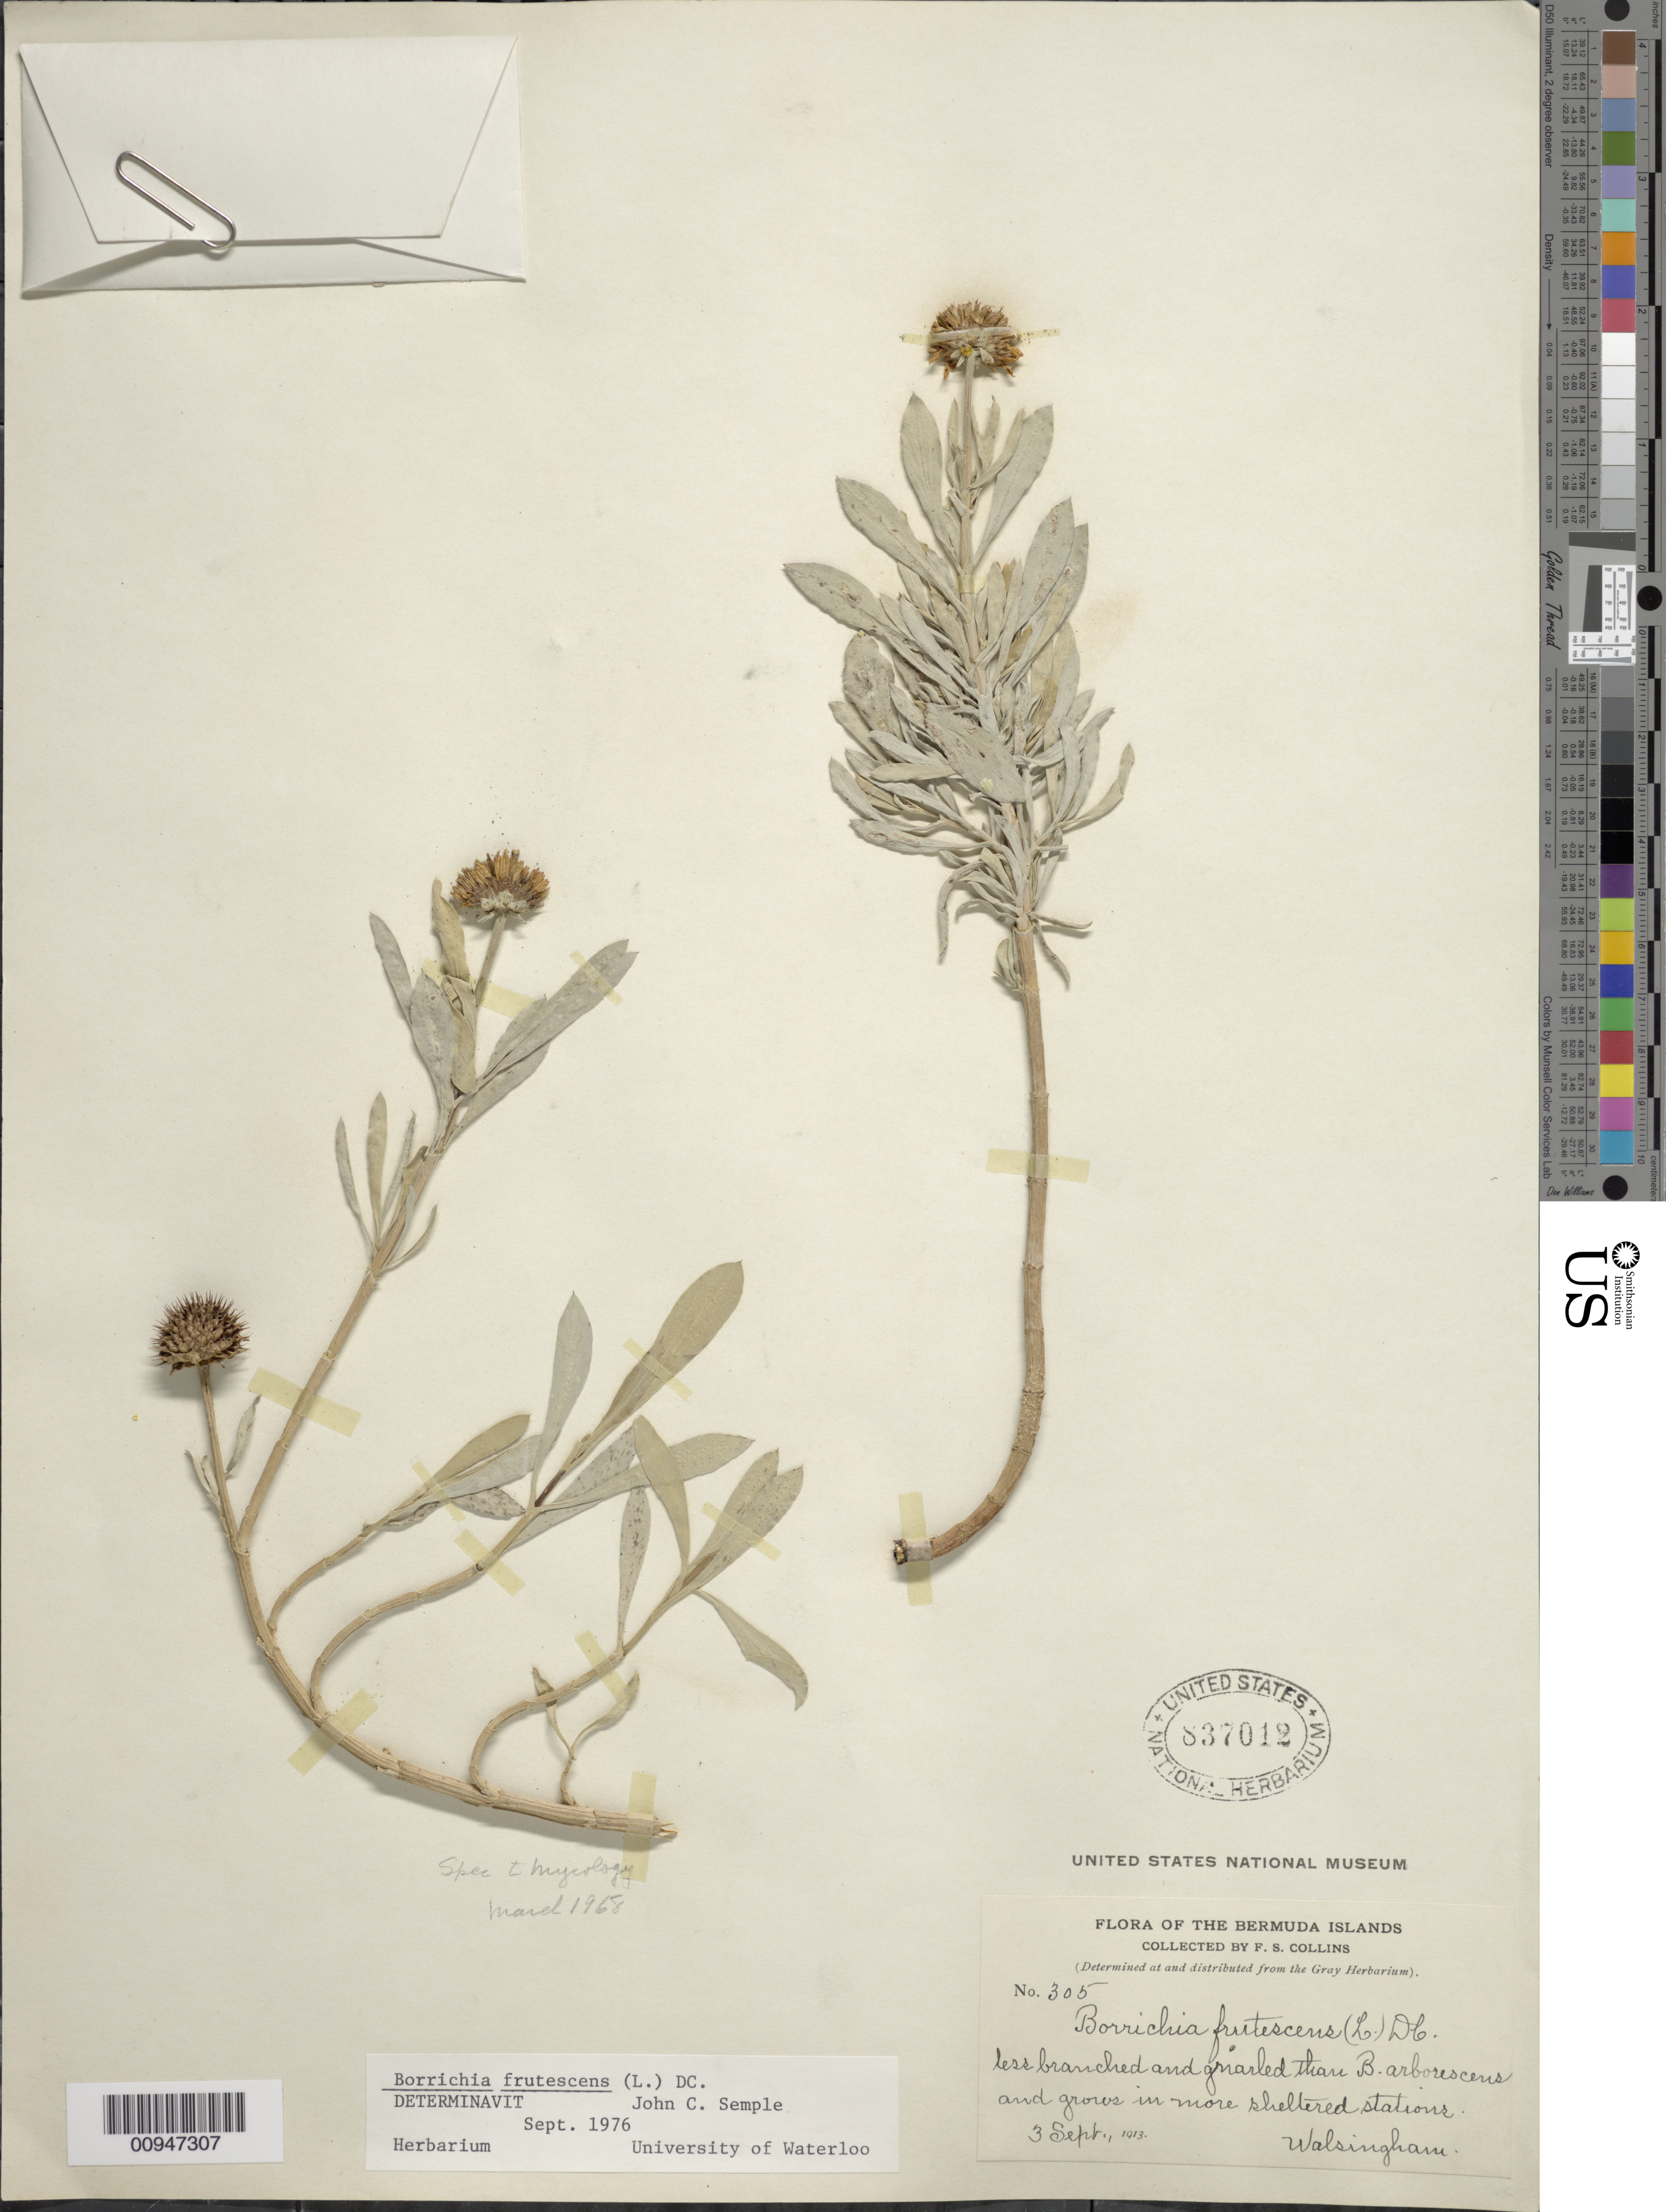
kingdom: Plantae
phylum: Tracheophyta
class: Magnoliopsida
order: Asterales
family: Asteraceae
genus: Borrichia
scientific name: Borrichia frutescens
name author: (L.) DC.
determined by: Semple, J. C.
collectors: F. Collins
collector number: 305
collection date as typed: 03 Sep 1913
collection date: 1913-09-03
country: Bermuda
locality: Walsingham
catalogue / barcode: US 837012